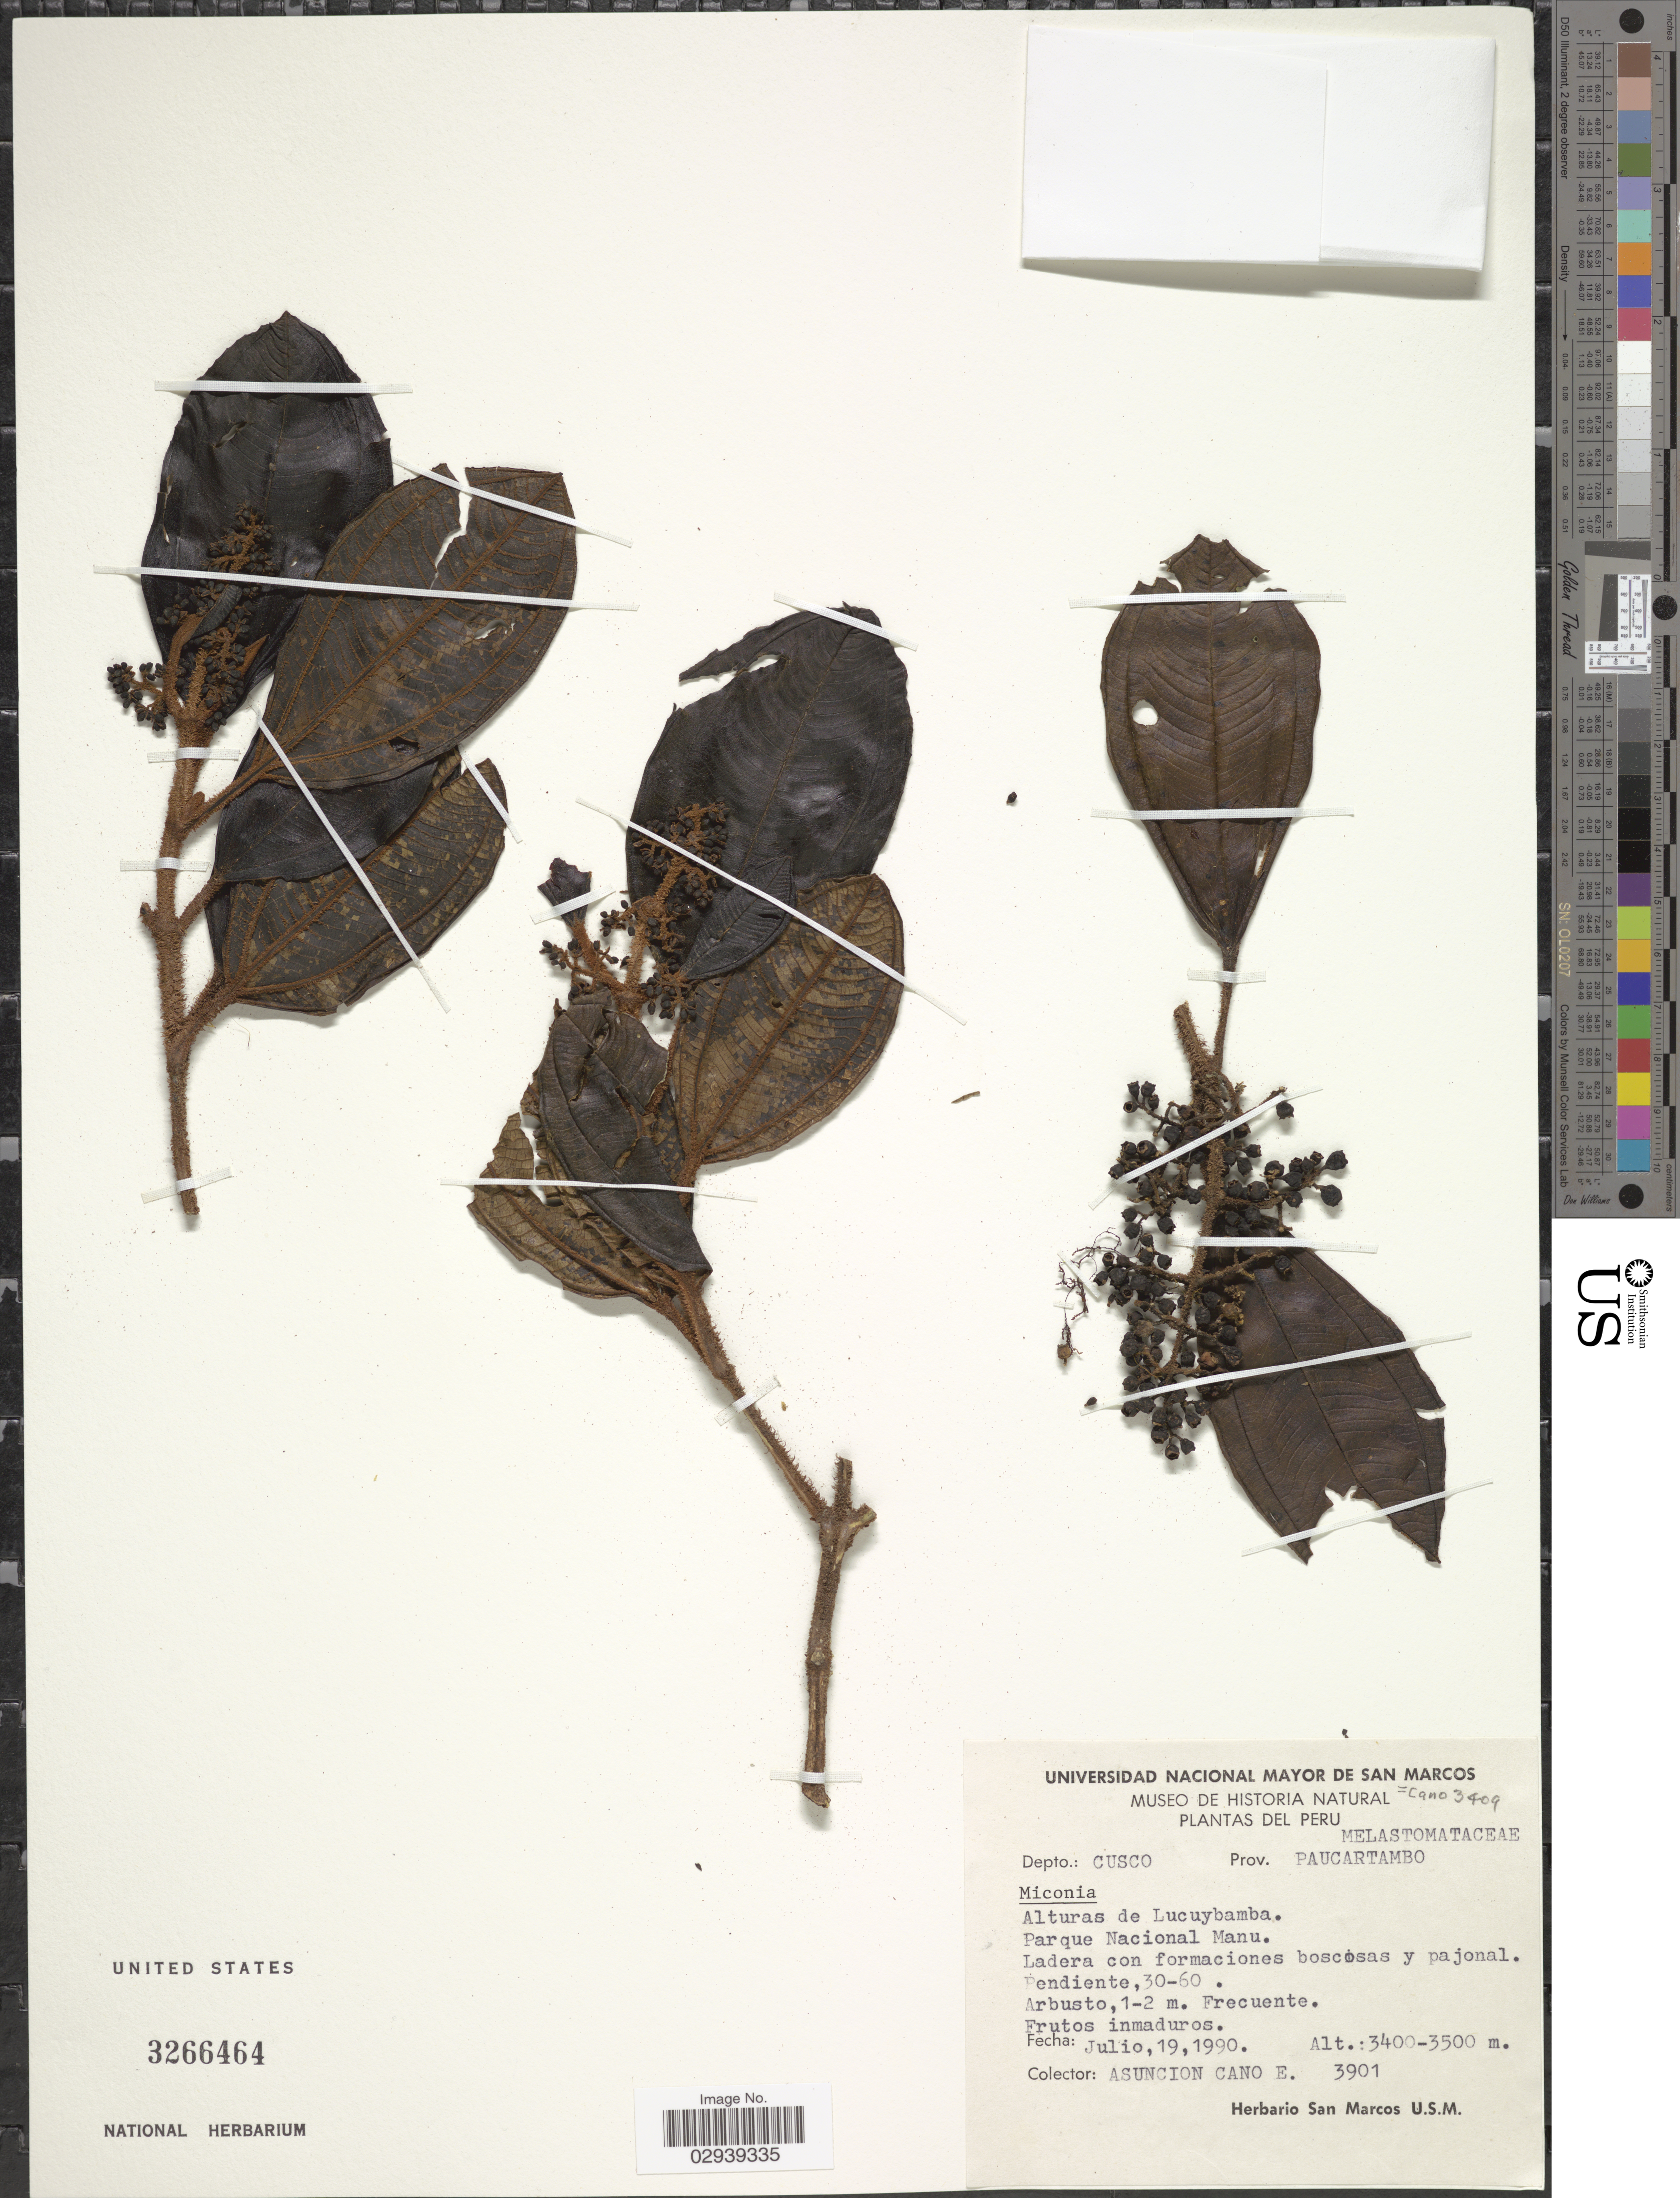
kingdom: Plantae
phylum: Tracheophyta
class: Magnoliopsida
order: Myrtales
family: Melastomataceae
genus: Miconia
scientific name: Miconia farfanii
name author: Jan.M. Burke & Michelang.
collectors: A. Cano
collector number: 3901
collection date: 1990-07-19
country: Peru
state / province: Cusco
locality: Depto. Cusco. Prov. Paucartambo. Alturas de Lucuybamba. Parque Nacional Manu.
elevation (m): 3400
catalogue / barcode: US 3266464